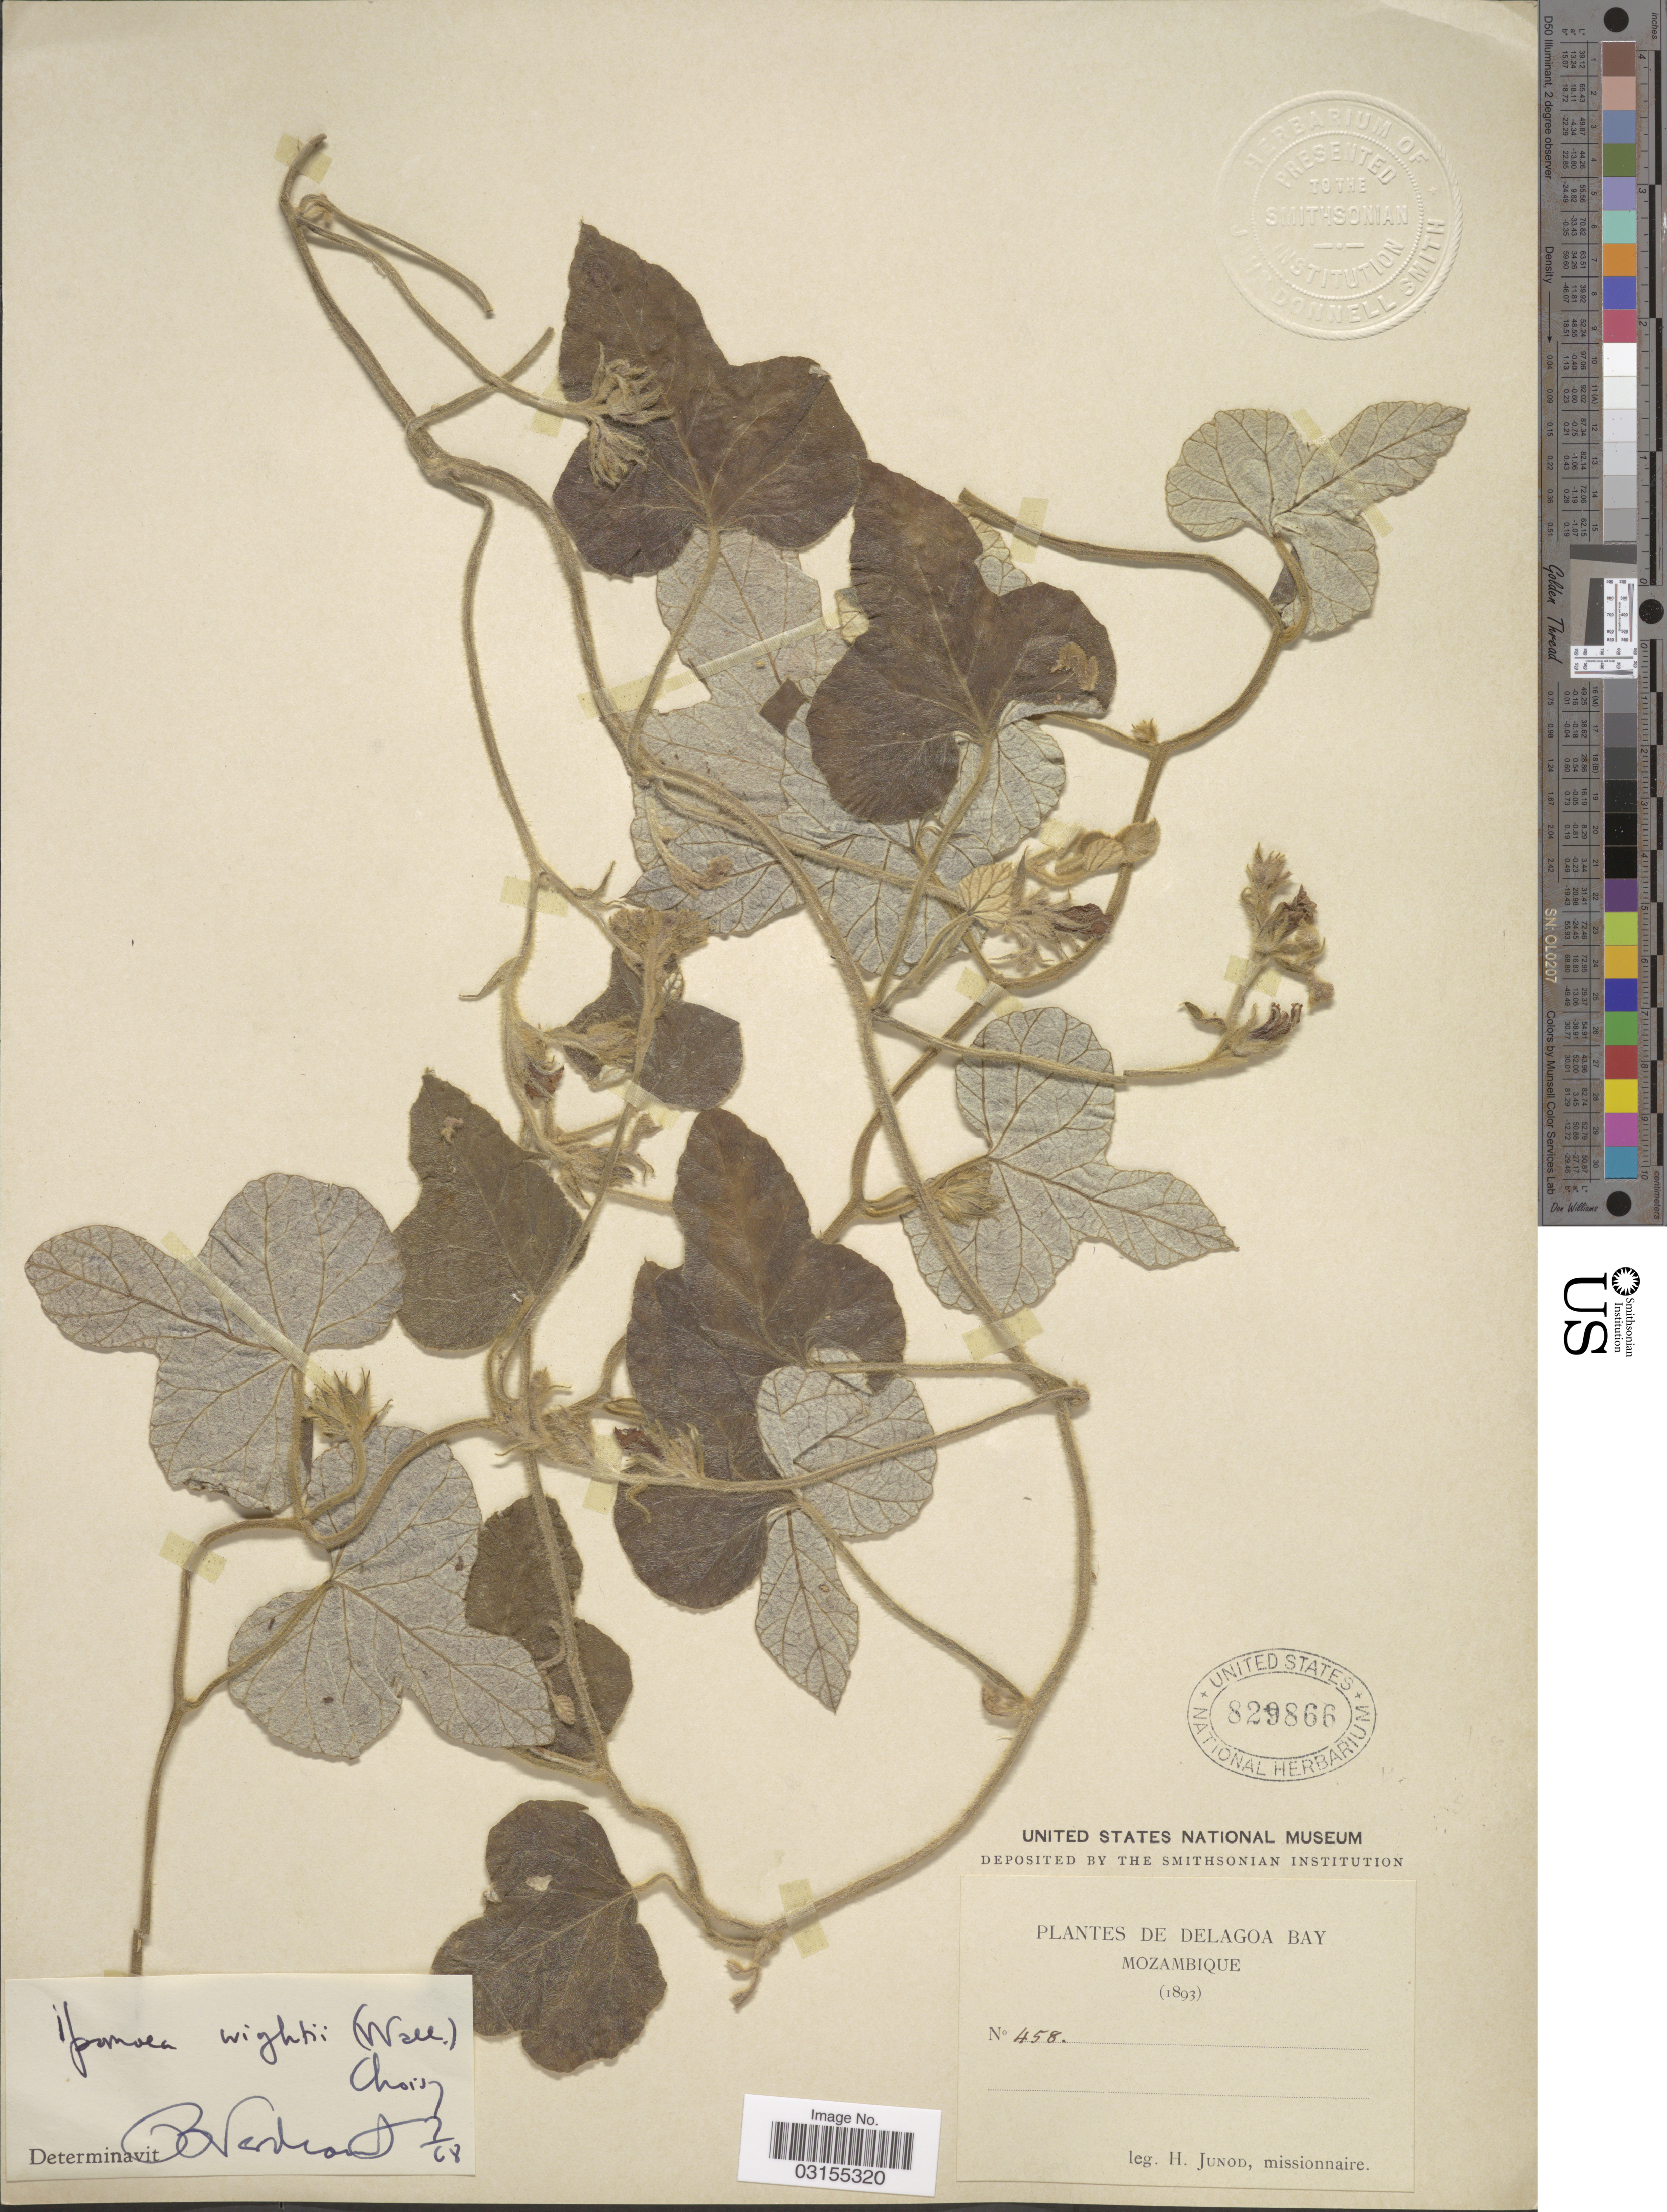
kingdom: Plantae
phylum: Tracheophyta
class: Magnoliopsida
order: Solanales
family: Convolvulaceae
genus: Ipomoea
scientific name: Ipomoea wightii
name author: (Wall.) Choisy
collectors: H. Junod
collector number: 458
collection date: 1893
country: Mozambique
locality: Delagoa Bay.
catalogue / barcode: US 829866